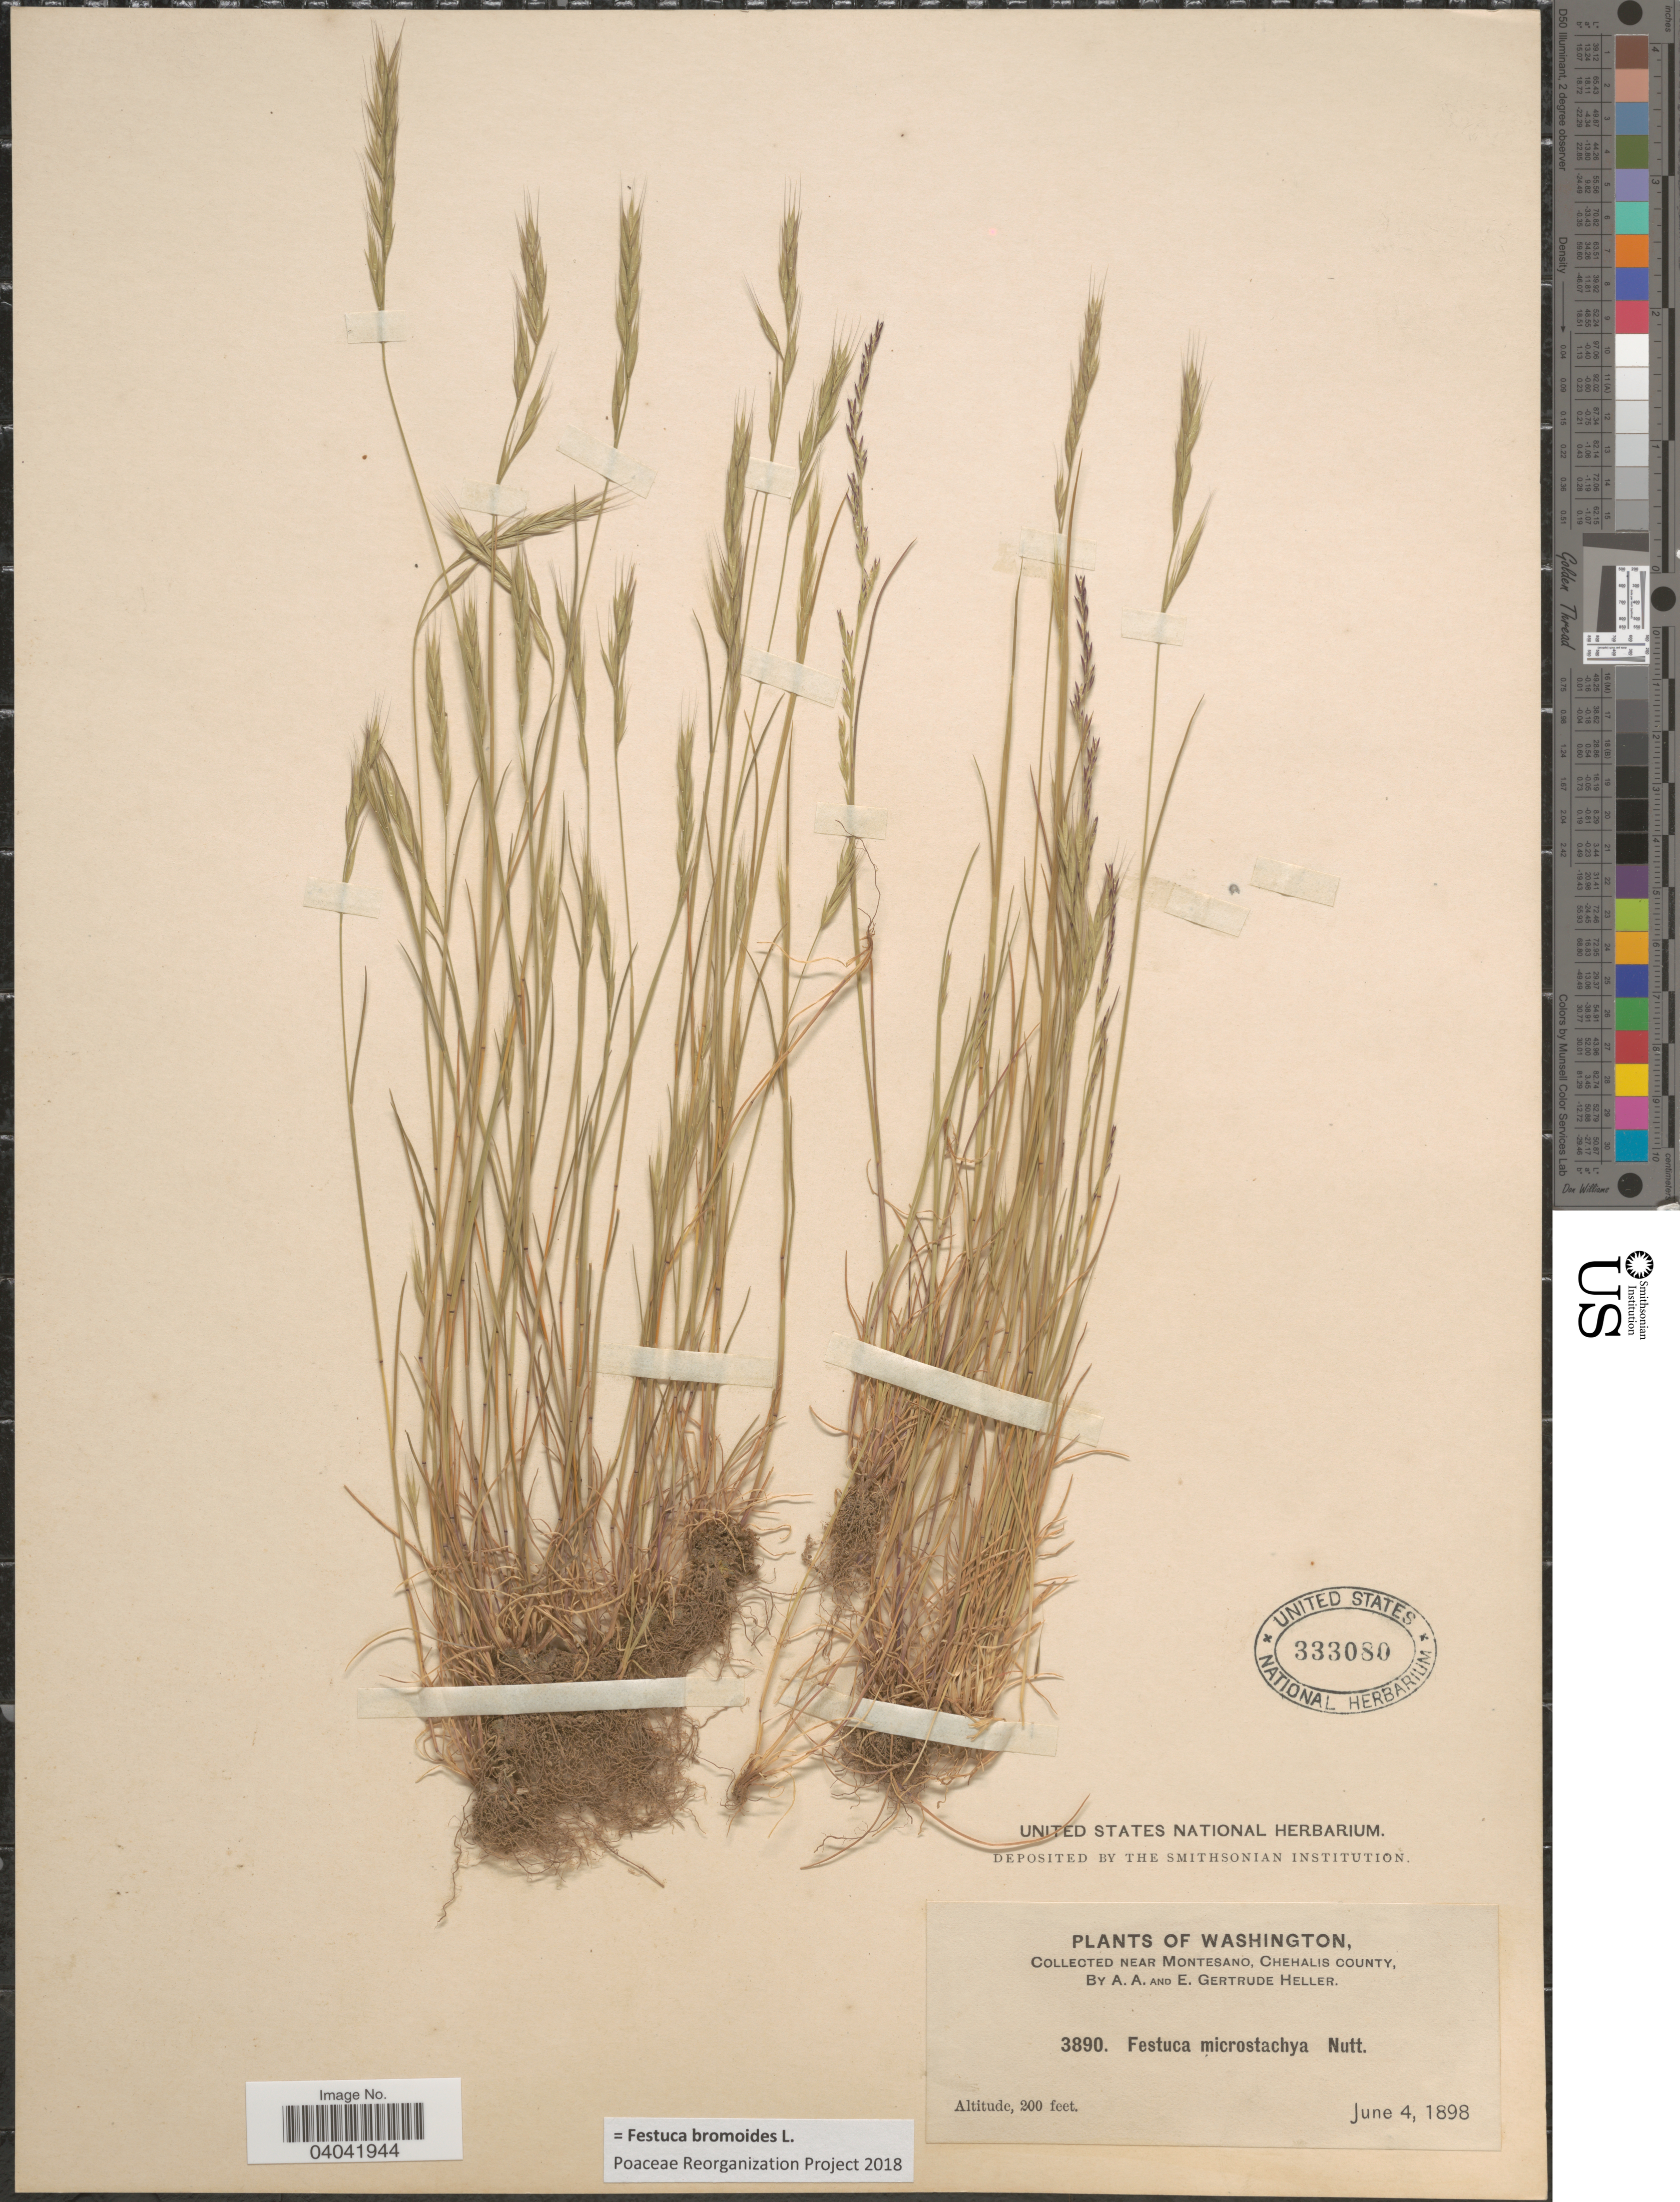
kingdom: Plantae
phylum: Tracheophyta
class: Liliopsida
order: Poales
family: Poaceae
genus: Festuca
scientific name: Festuca bromoides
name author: L.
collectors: A. A. Heller & E. G. Heller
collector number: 3890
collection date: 1898-06-04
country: United States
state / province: Washington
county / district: Grays Harbor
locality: Near Montesano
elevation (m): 61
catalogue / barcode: US 333080